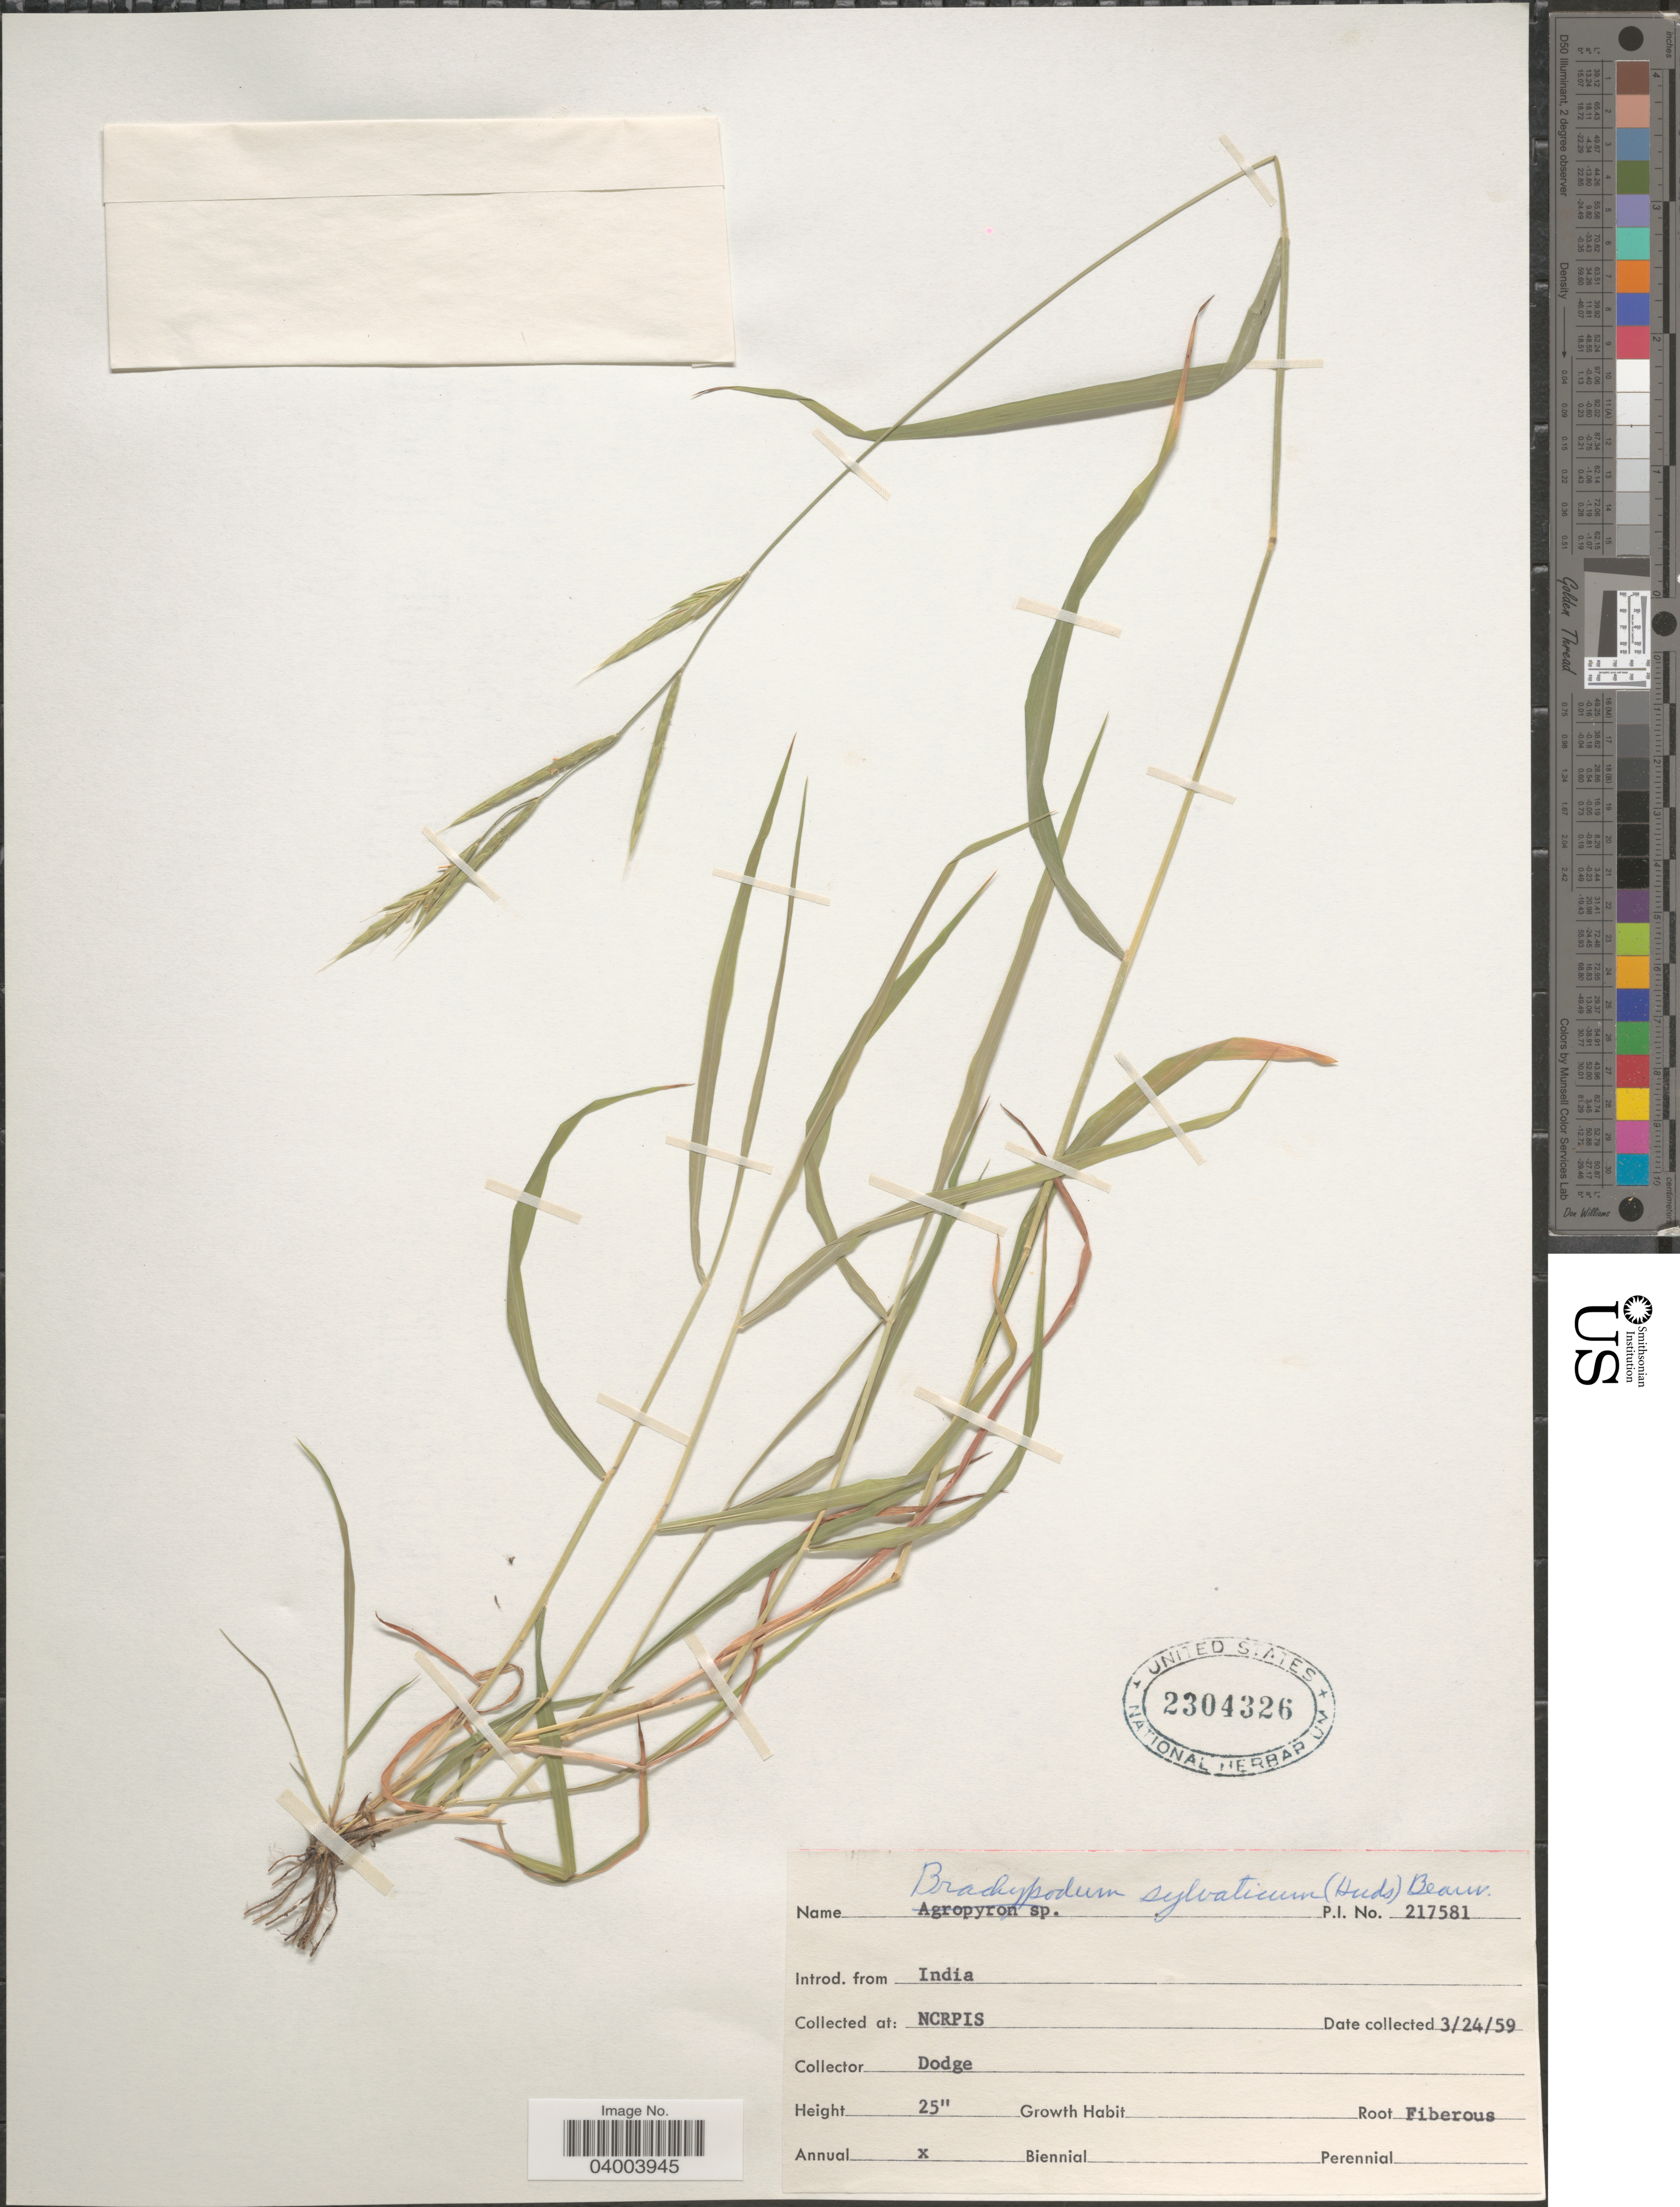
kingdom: Plantae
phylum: Tracheophyta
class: Liliopsida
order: Poales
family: Poaceae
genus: Brachypodium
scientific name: Brachypodium silvaticum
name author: (Huds.) P. Beauv.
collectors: -. Dodge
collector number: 217581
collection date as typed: Transcribed d/m/y: 24/3/59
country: United States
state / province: Iowa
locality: NCRPIS.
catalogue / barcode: US 2304326